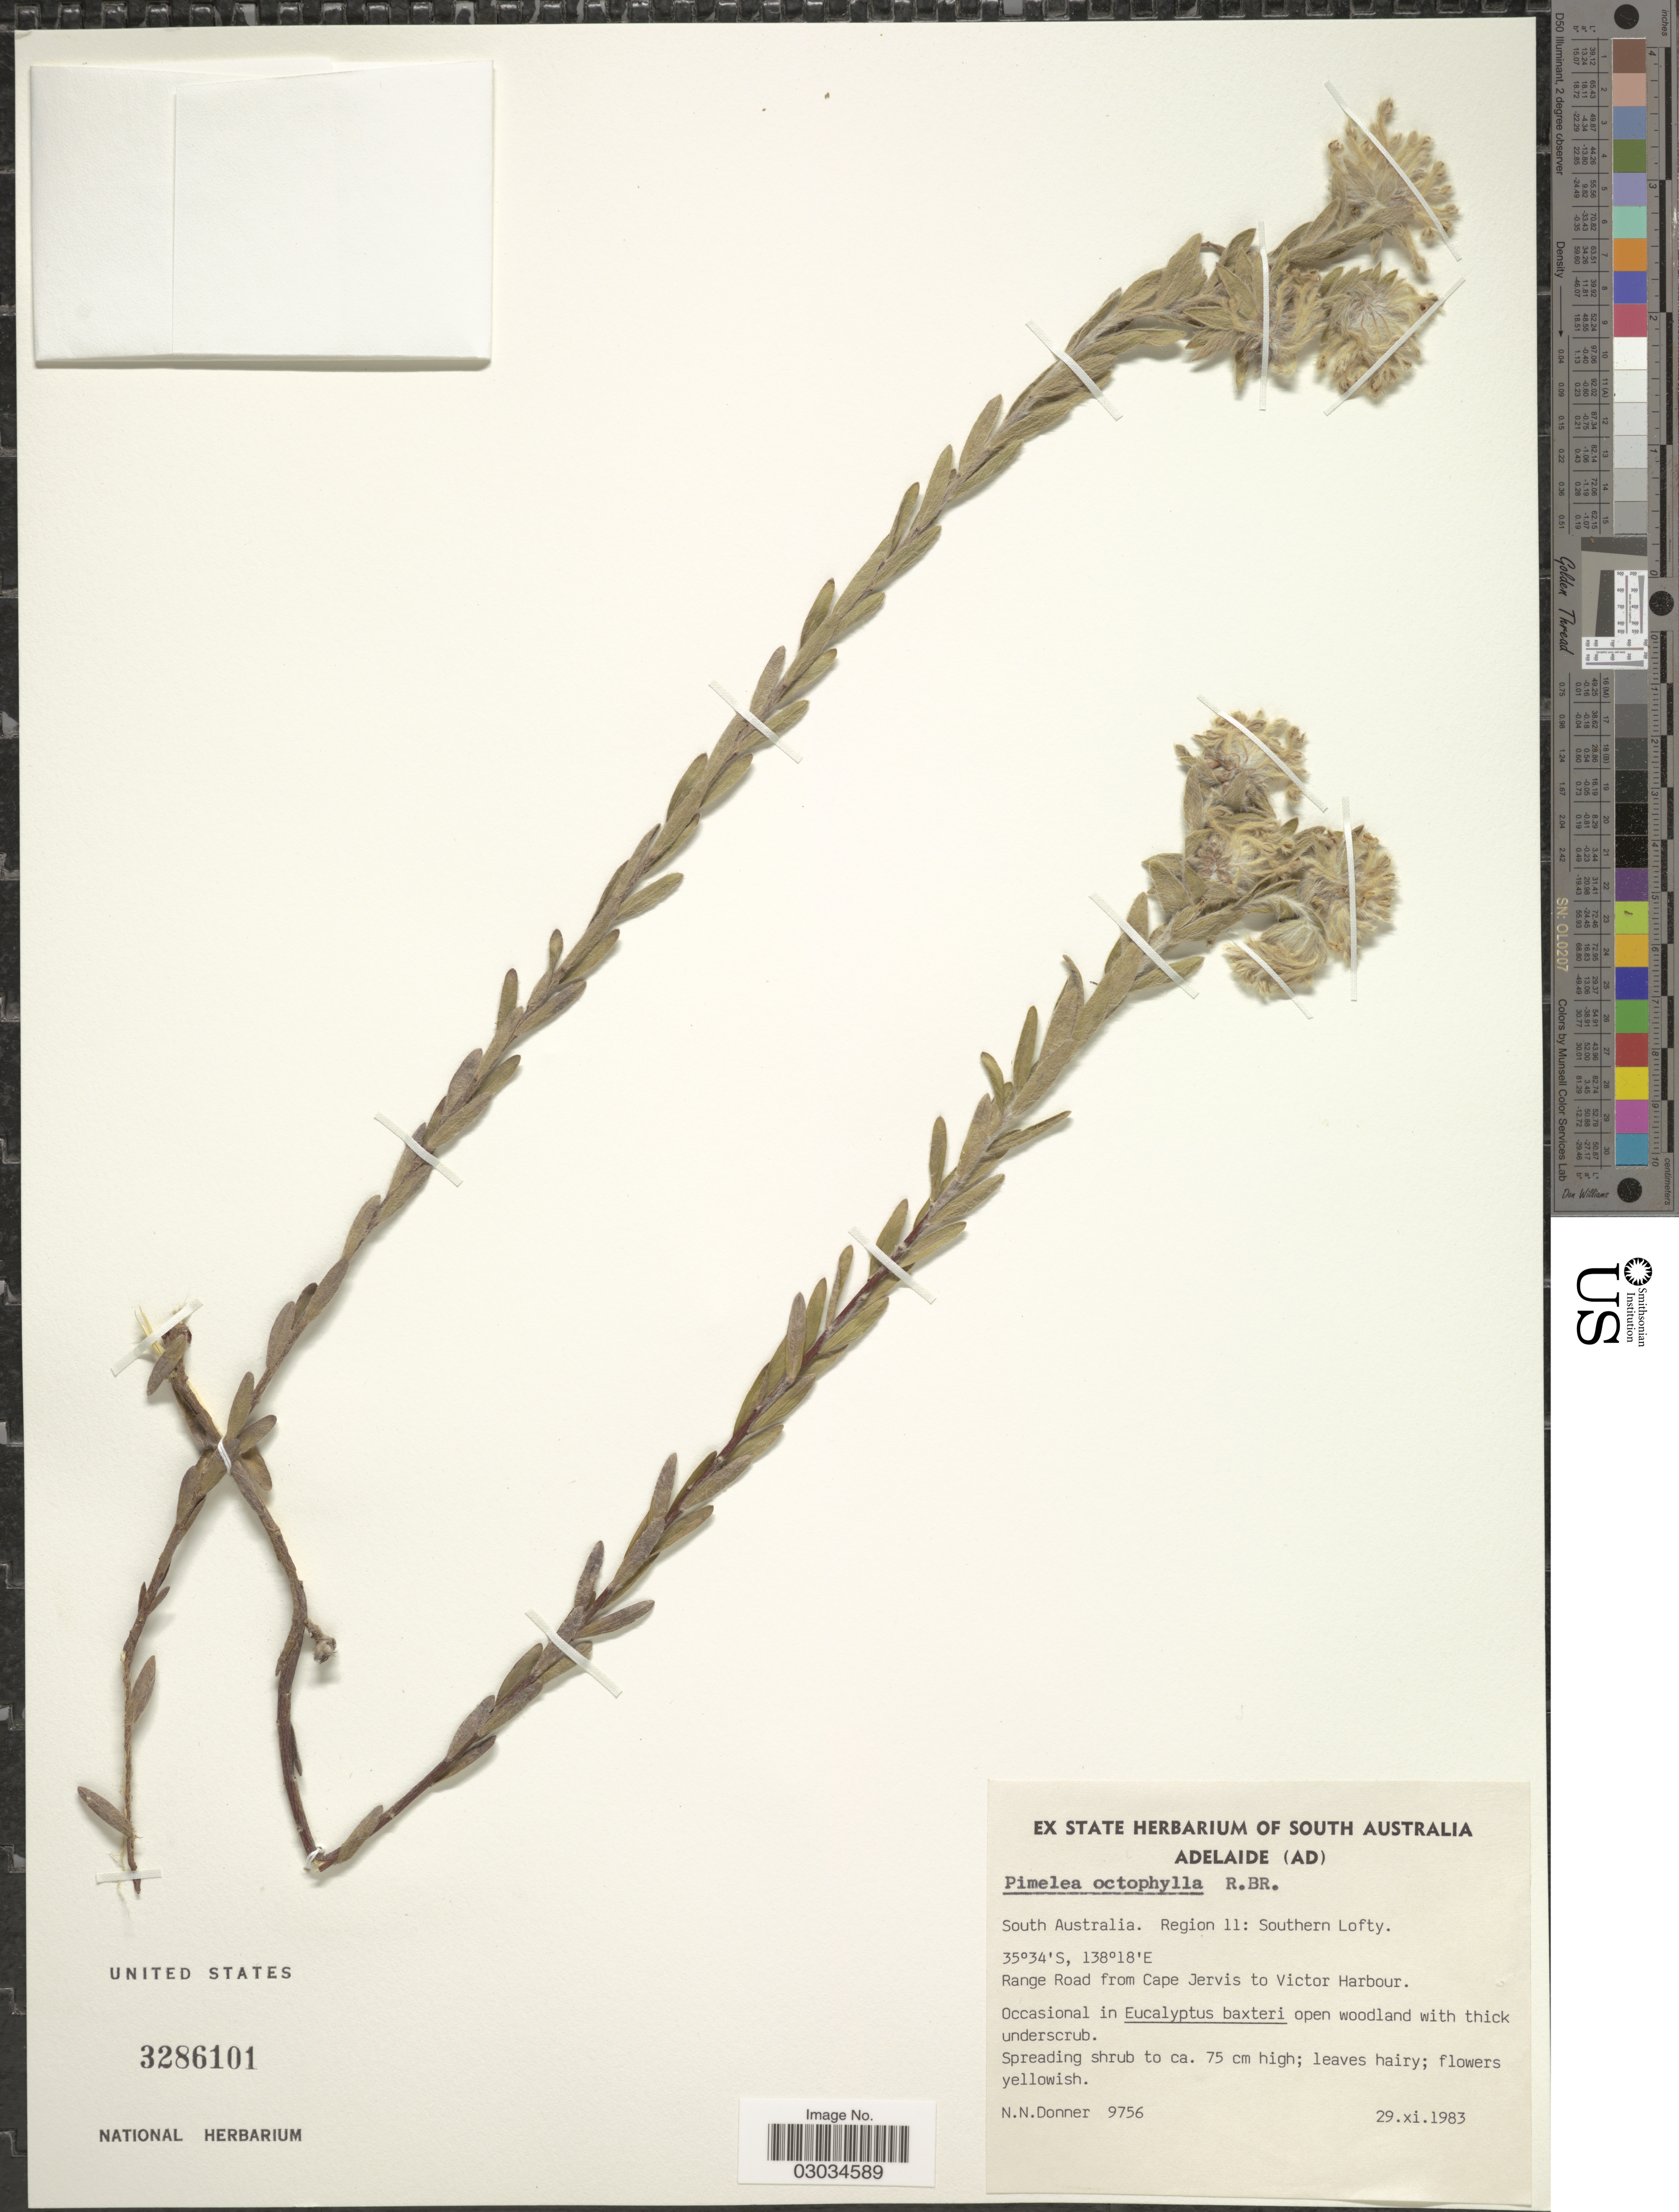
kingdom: Plantae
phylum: Tracheophyta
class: Magnoliopsida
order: Malvales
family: Thymelaeaceae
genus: Pimelea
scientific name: Pimelea octophylla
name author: R. Br.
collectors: N. Donner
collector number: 9756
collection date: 1983-11-29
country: Australia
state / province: South Australia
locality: Region 11: Southern Lofty. Range Road from Cape Jervis to Victor Harbour.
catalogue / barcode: US 3286101